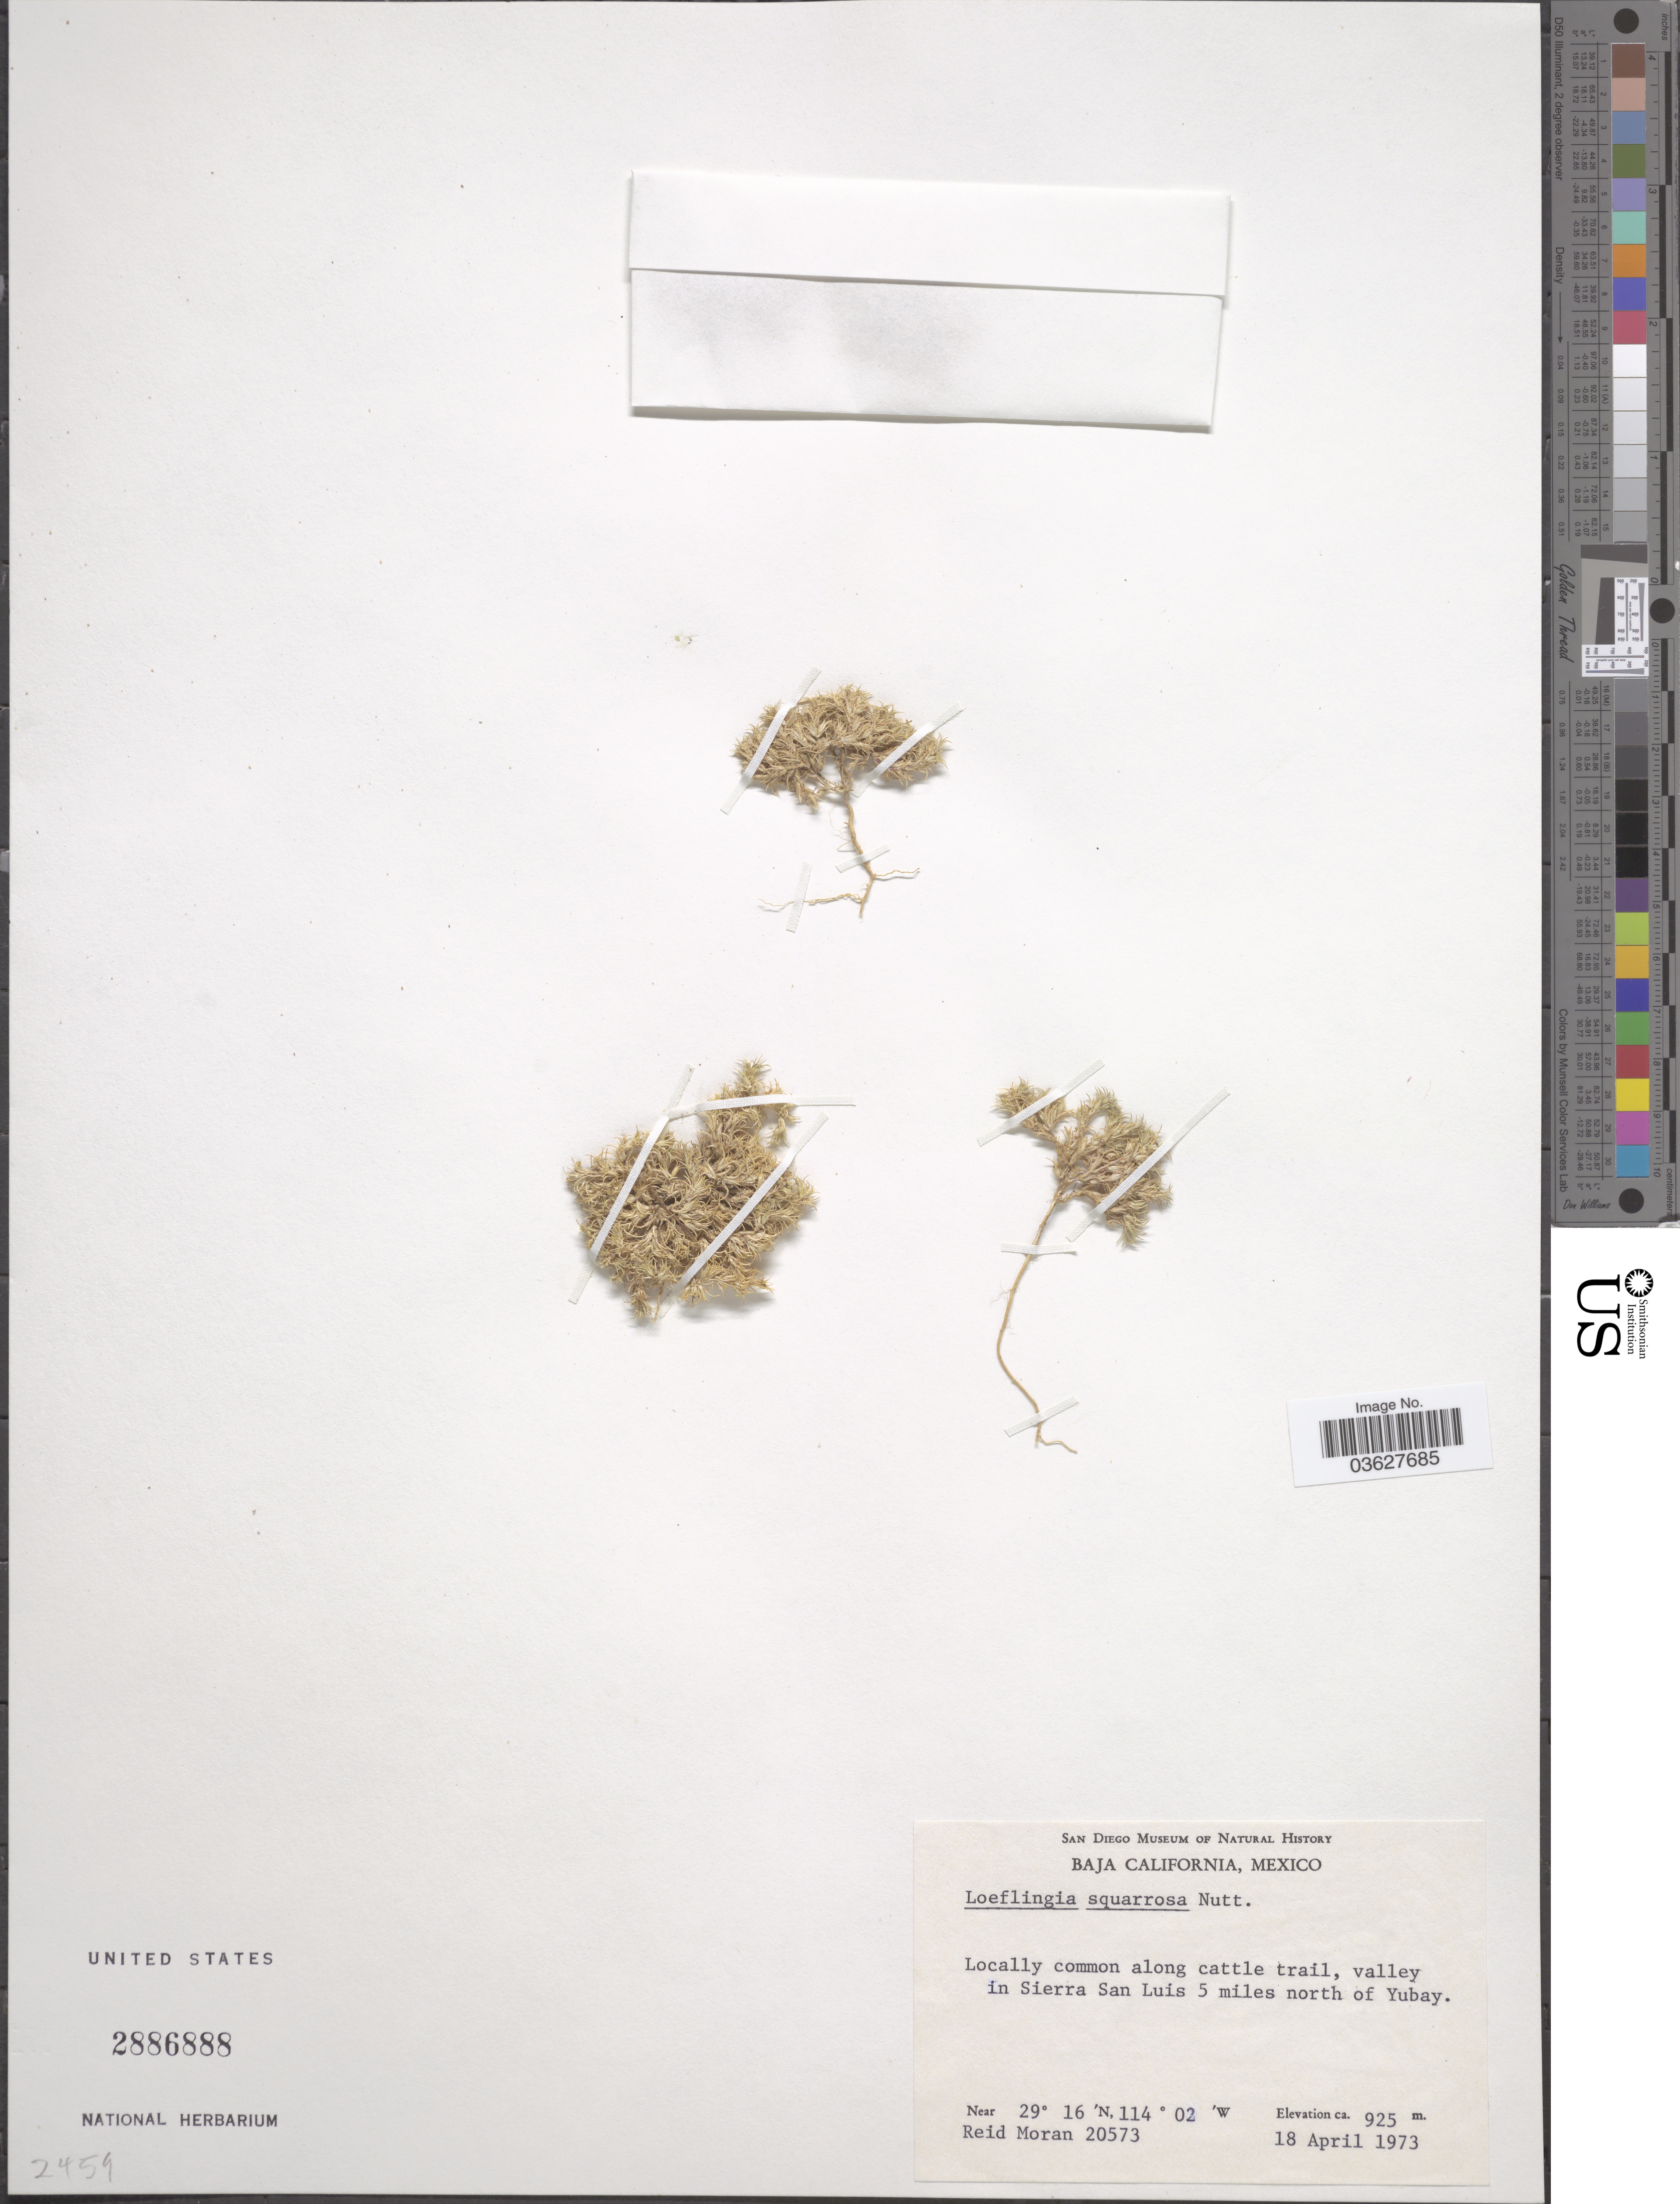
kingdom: Plantae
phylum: Tracheophyta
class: Magnoliopsida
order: Caryophyllales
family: Caryophyllaceae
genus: Loeflingia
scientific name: Loeflingia sp.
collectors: R. Moran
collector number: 20573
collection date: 1973-04-18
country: Mexico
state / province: Baja California Norte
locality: Locally common on cattle trail, valley in Sierra San Luis 5 miles north of Yubay.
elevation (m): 925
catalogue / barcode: US 2886888